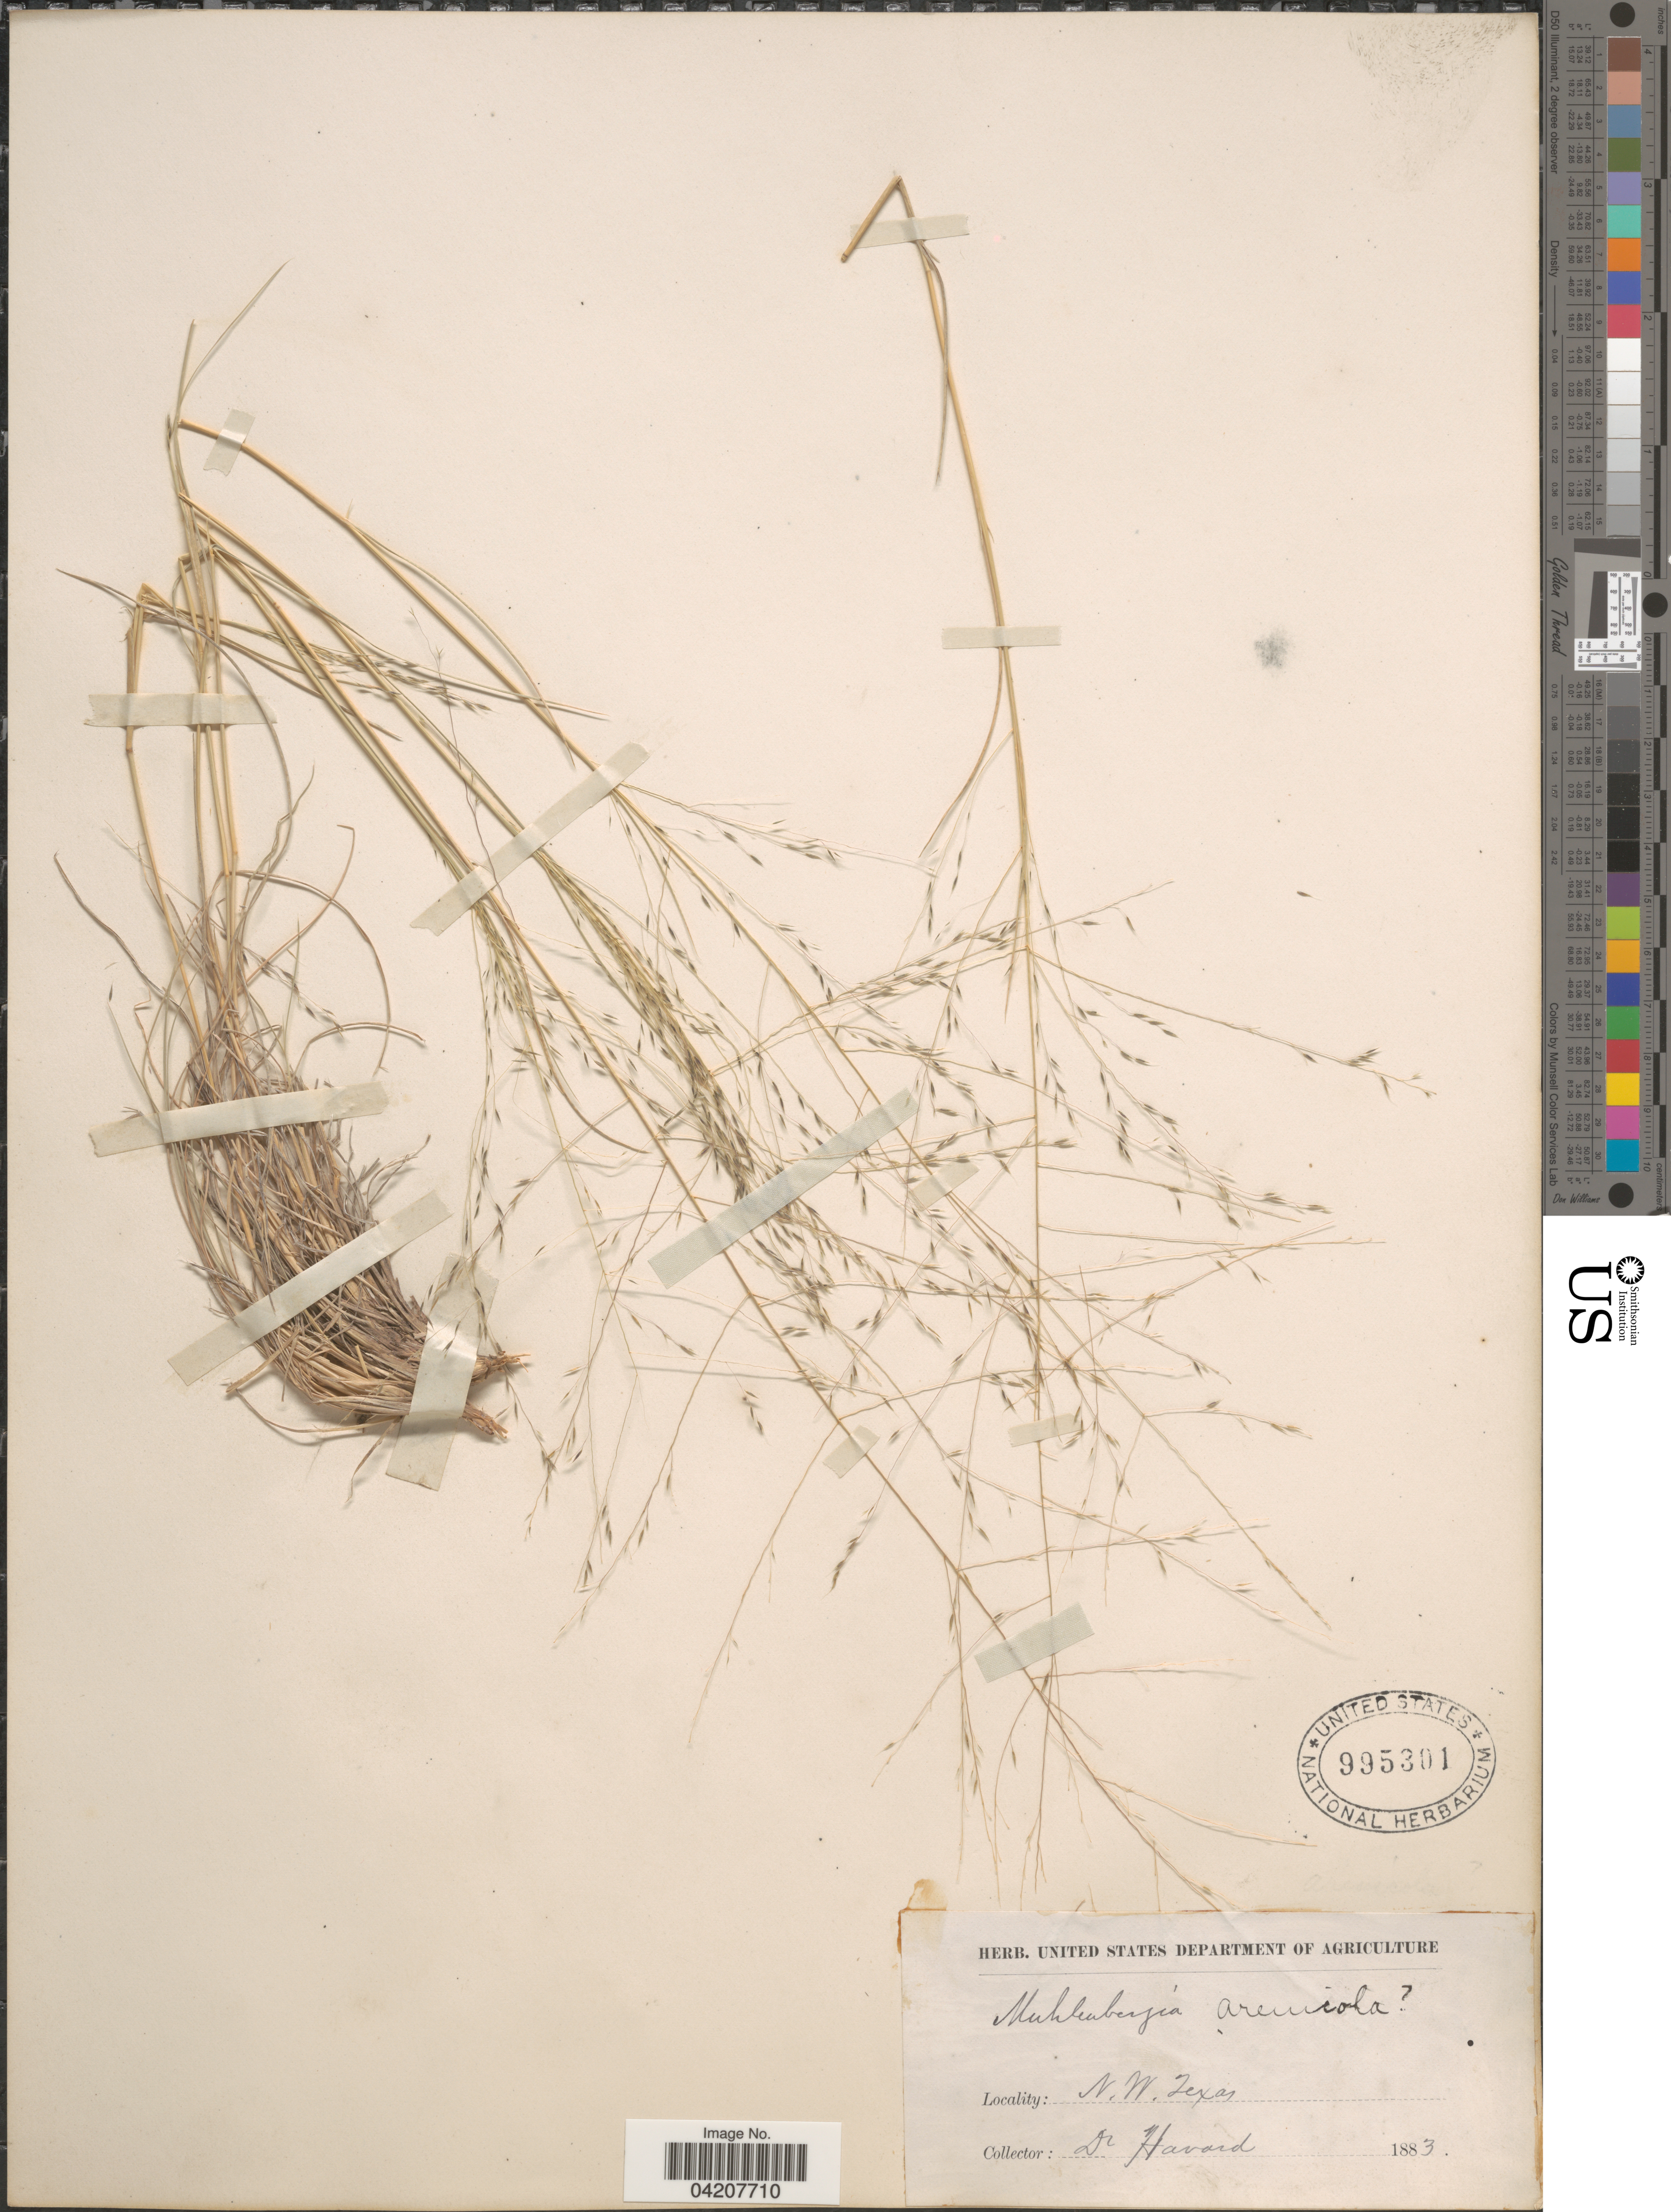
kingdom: Plantae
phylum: Tracheophyta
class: Liliopsida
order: Poales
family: Poaceae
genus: Muhlenbergia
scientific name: Muhlenbergia arenicola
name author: Buckley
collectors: Havard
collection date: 1883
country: United States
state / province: Texas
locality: N. W. Texas.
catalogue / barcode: US 995301